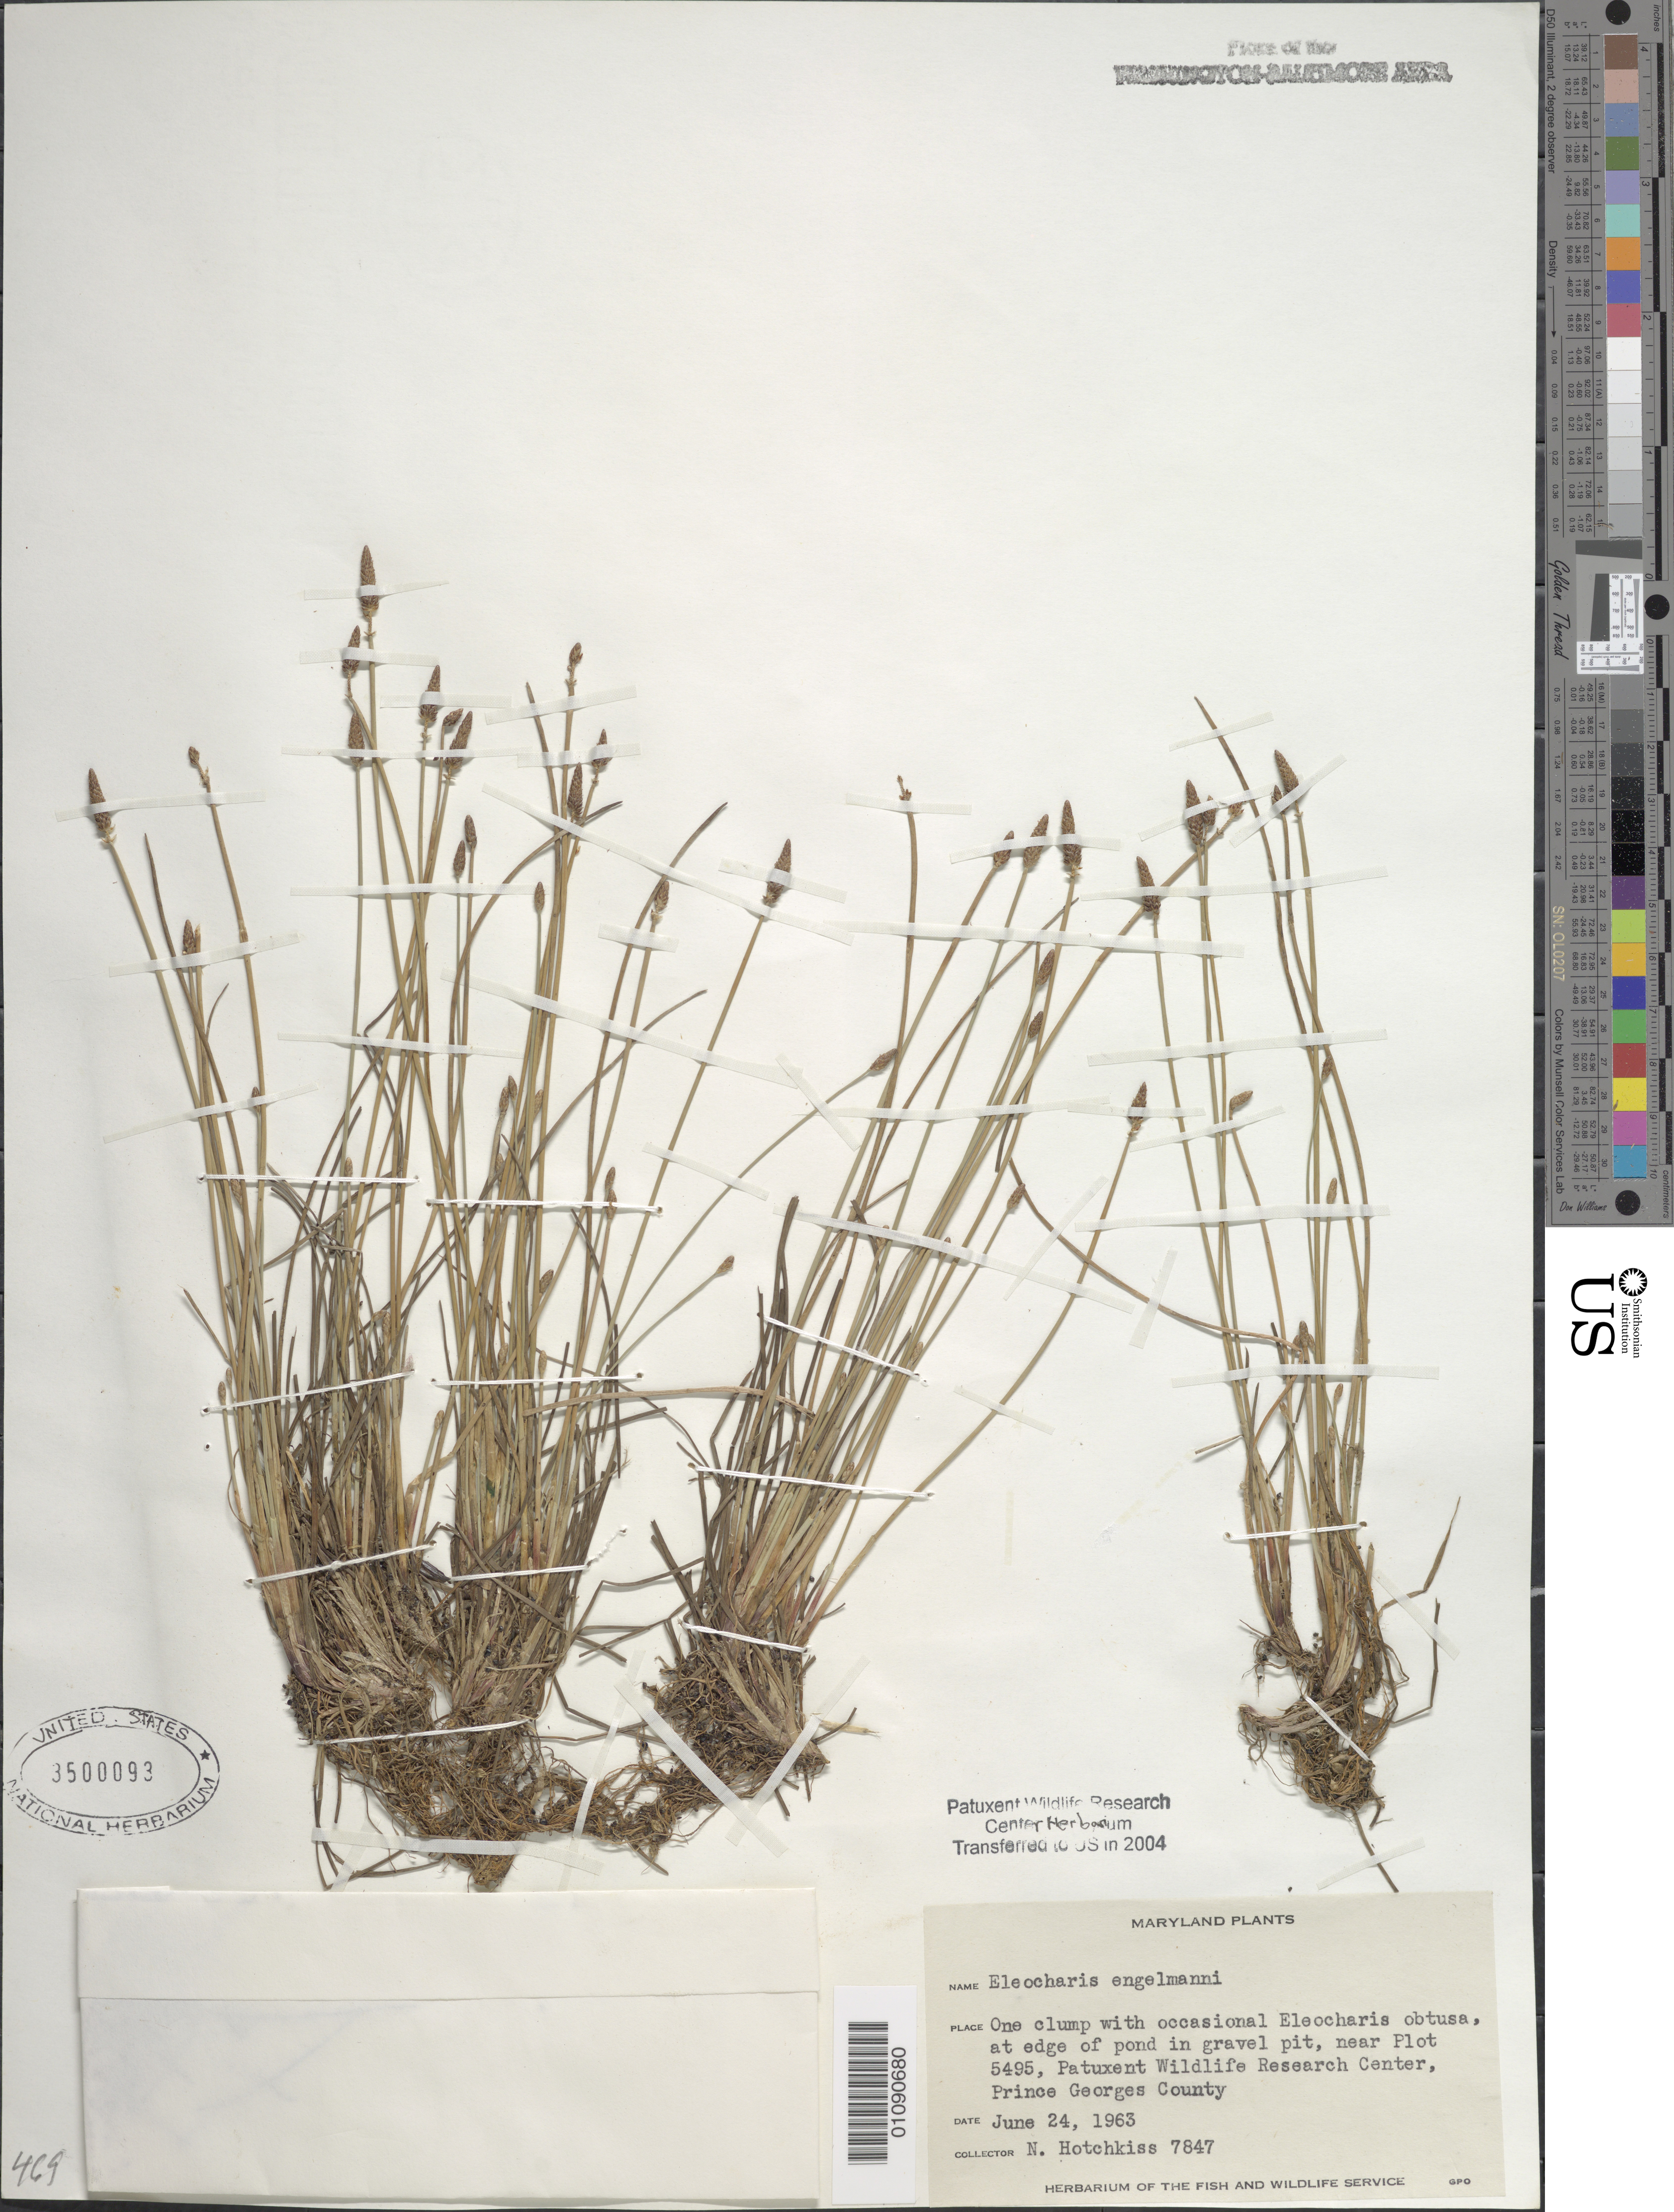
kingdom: Plantae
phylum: Tracheophyta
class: Liliopsida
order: Poales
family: Cyperaceae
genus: Eleocharis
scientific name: Eleocharis engelmannii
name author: Steud.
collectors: N. Hotchkiss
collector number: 7847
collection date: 1963-06-24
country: United States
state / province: Maryland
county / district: Prince George's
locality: Near plot 5495, at edge of gravel pit.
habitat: One clump with occasional E. obtusa.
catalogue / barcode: US 3500093